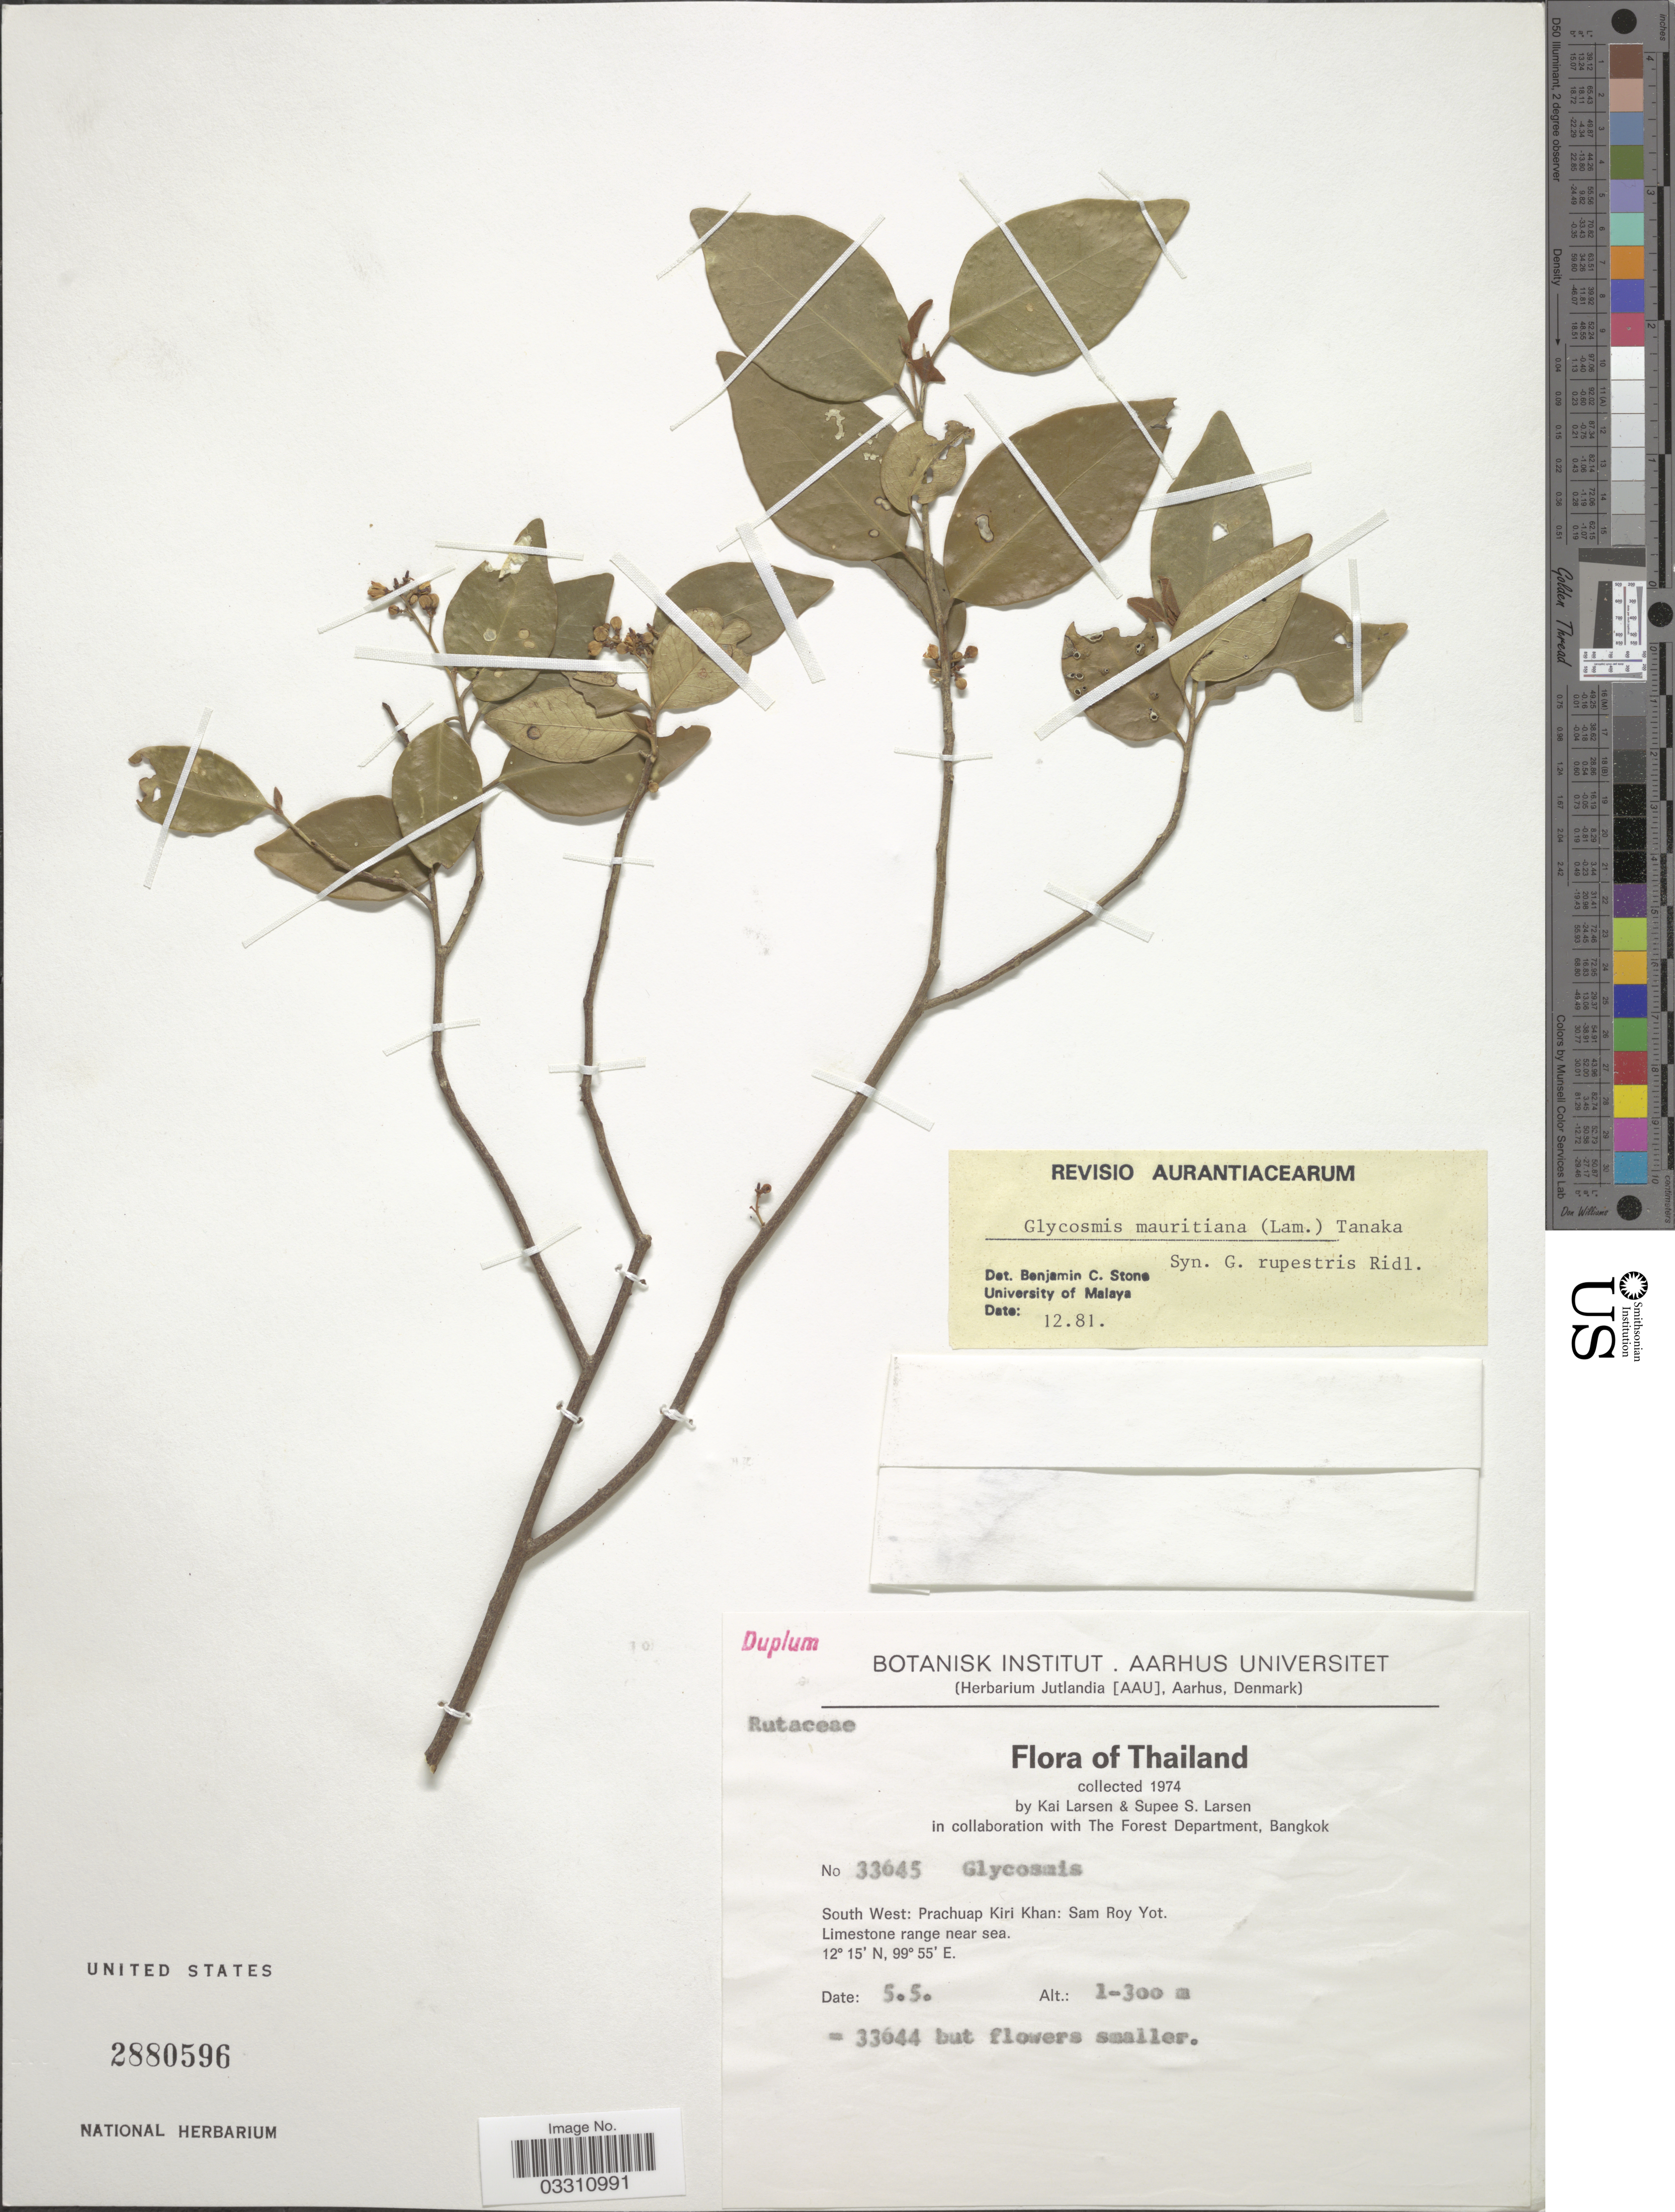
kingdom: Plantae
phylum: Tracheophyta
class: Magnoliopsida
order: Sapindales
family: Rutaceae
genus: Glycosmis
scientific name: Glycosmis mauritiana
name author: (Lamkey) Tanaka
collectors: K. Larsen & S. Larsen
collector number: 33645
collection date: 1974-05-05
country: Thailand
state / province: Prachuap Khiri Khan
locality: South West: Sam Roy Yot.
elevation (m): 100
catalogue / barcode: US 2880596